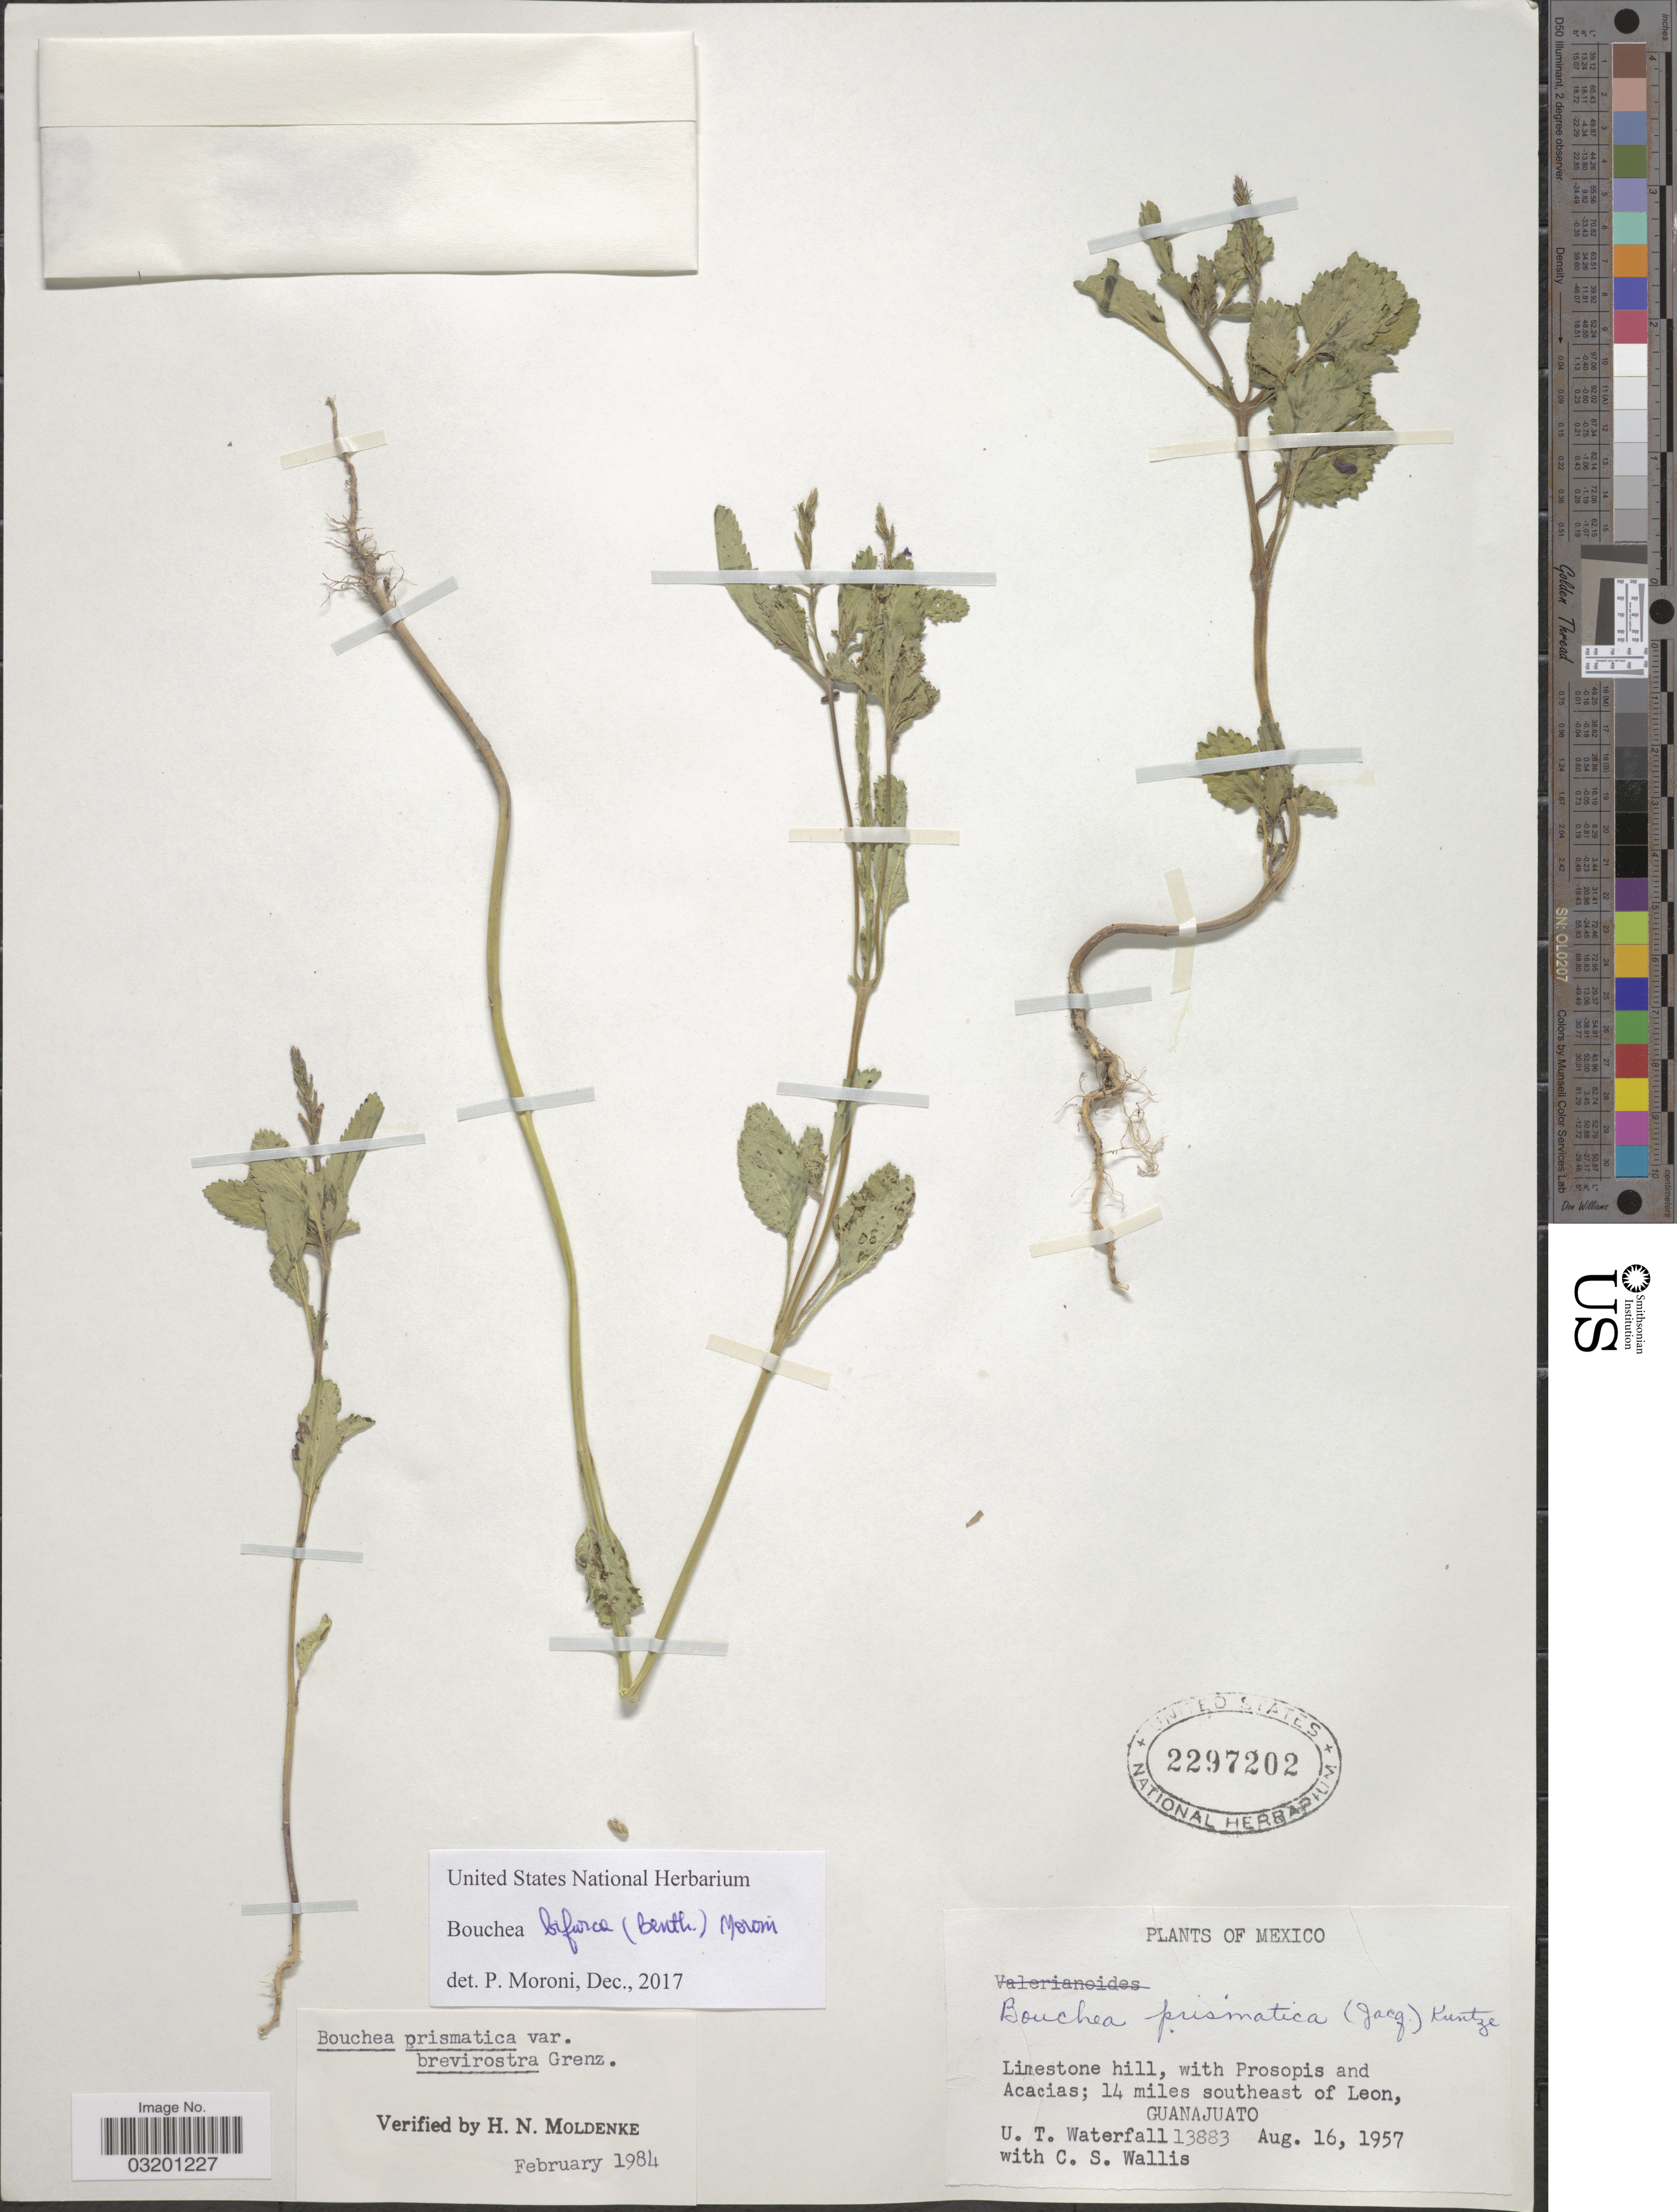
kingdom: Plantae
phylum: Tracheophyta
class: Magnoliopsida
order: Lamiales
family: Verbenaceae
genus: Bouchea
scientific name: Bouchea bifurca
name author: (Benth.) P. Moroni & N. O'Leary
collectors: U. T. Waterfall & C. S. Wallis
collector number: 13883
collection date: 1957-08-16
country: Mexico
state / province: Guanajuato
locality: Limestone hill, 14 miles southeast of Leon.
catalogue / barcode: US 2297202